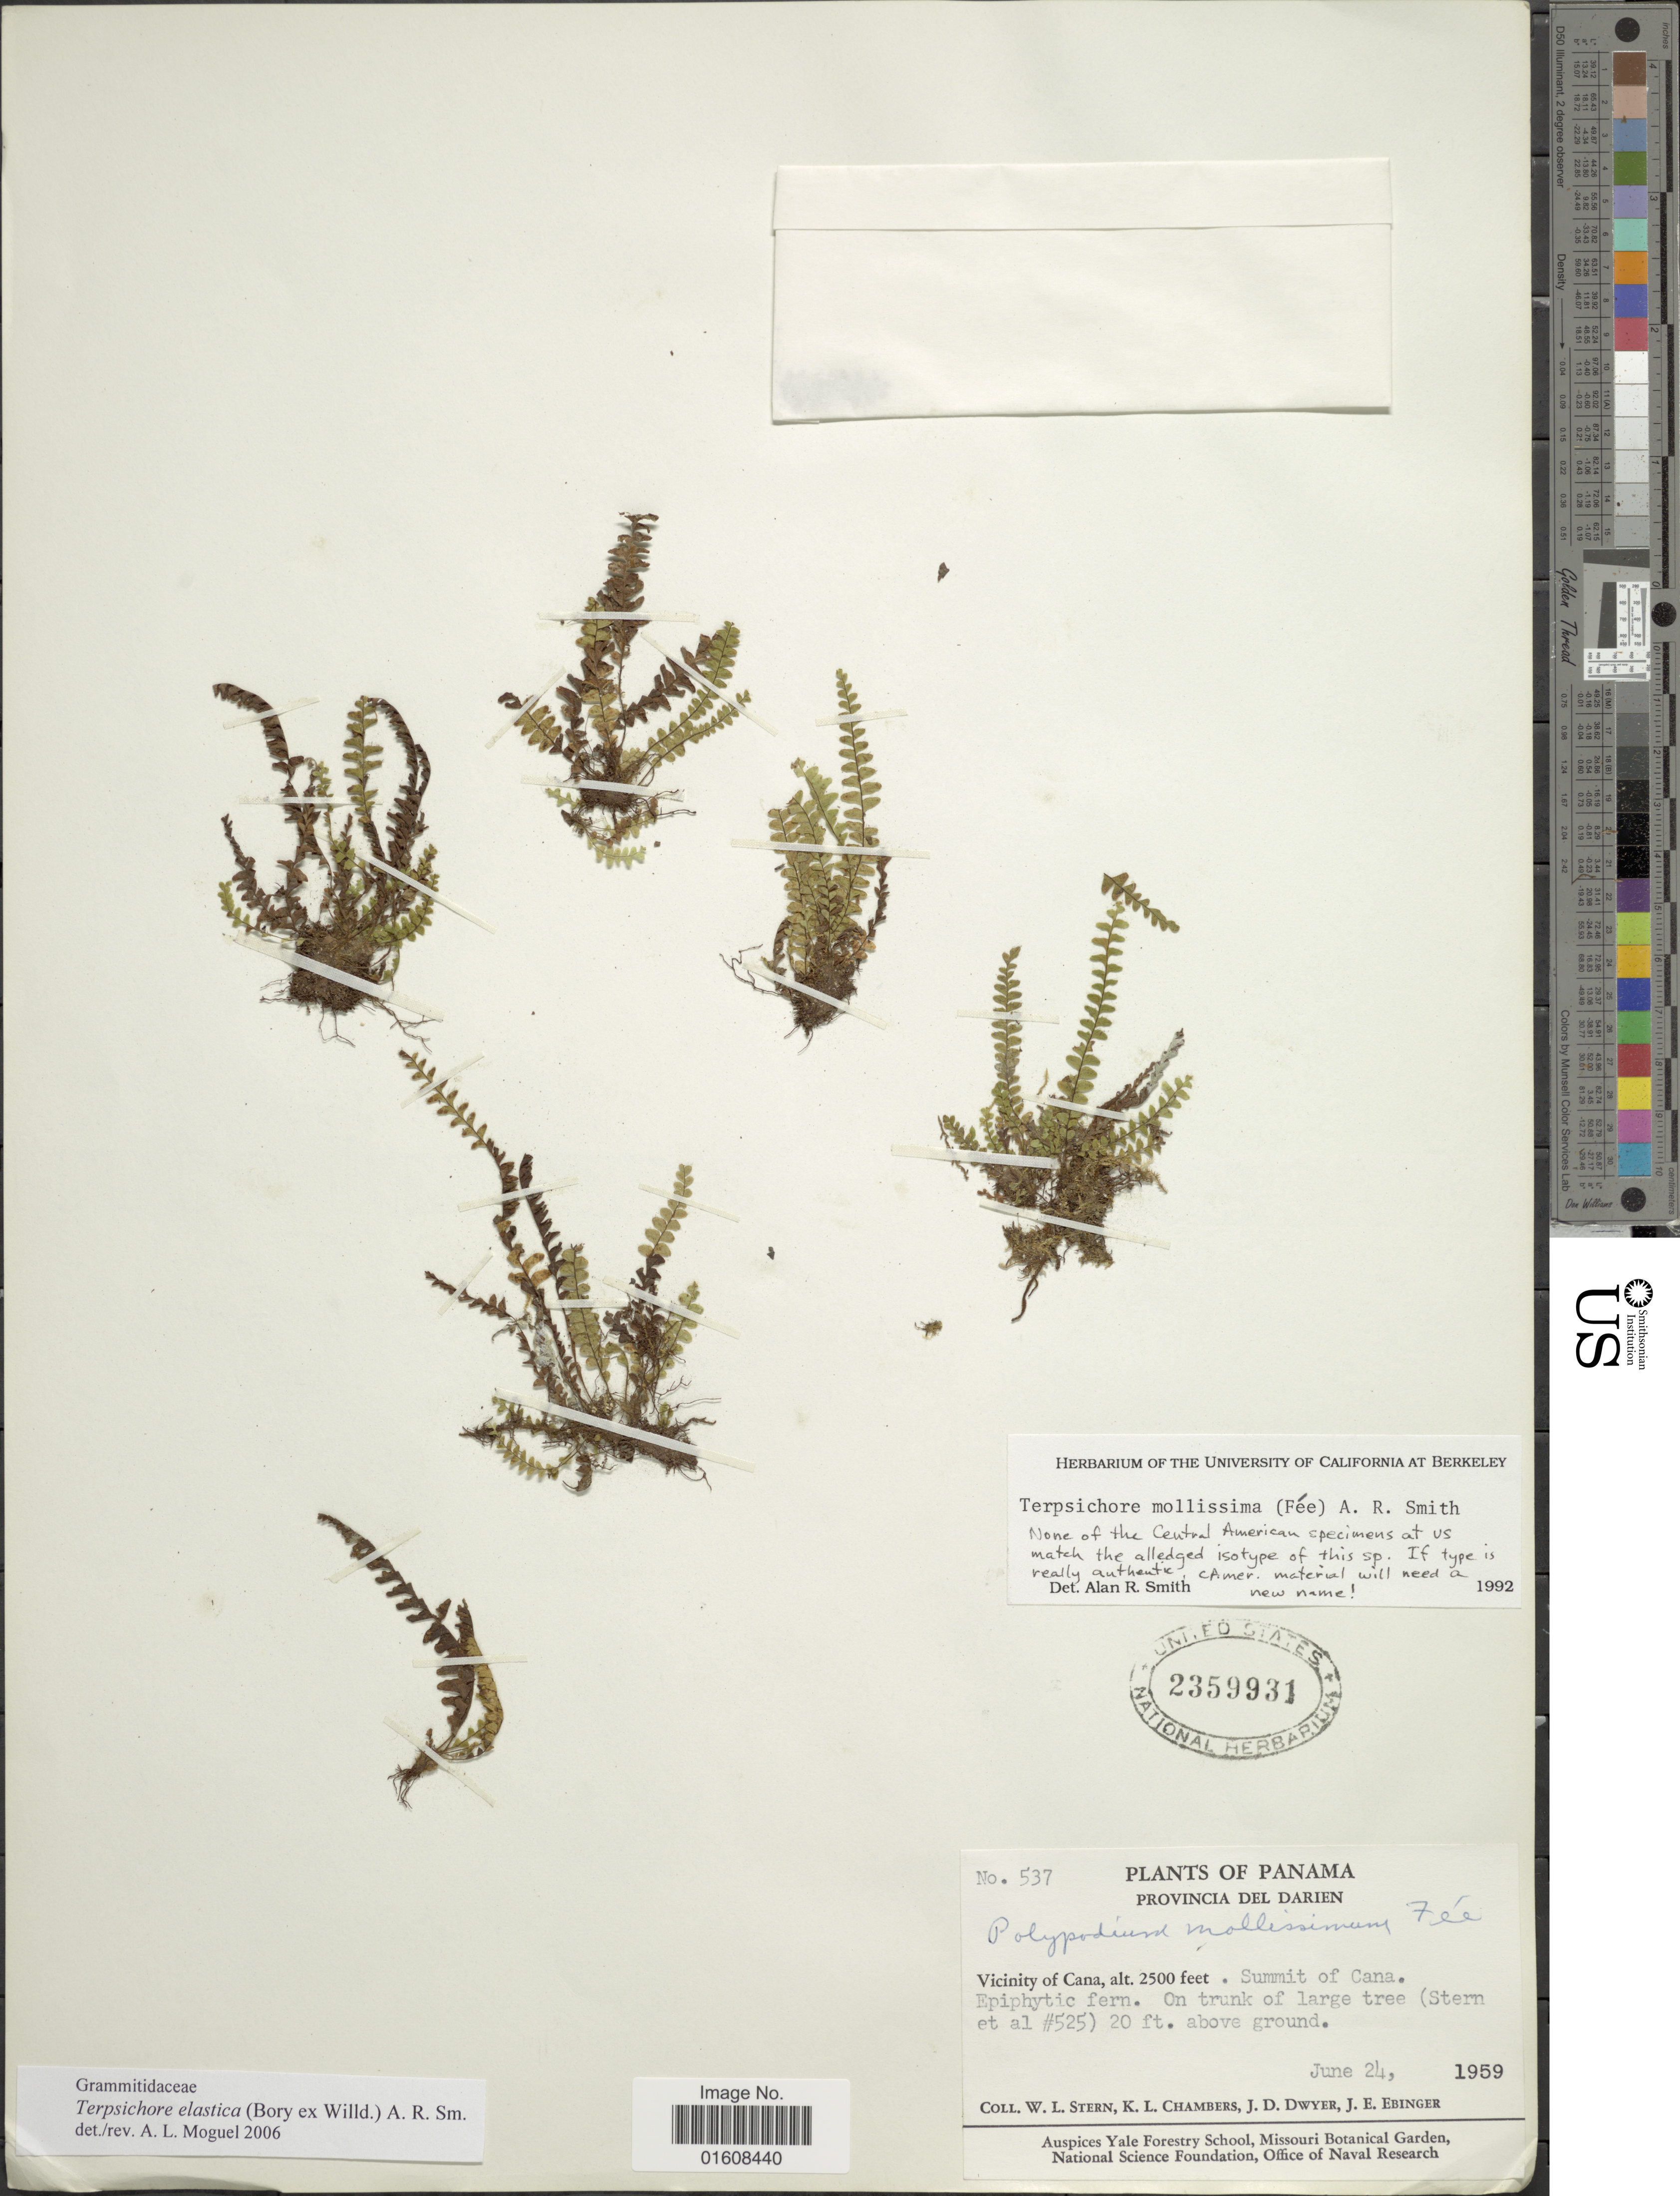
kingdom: Plantae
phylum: Tracheophyta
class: Polypodiopsida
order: Polypodiales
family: Polypodiaceae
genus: Alansmia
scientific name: Alansmia elastica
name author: (Bory ex Willd.) Moguel & M. Kessler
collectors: W. L. Stern, K. Chambers, J. D. Dwyer & J. Ebinger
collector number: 537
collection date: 1959-06-24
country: Panama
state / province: Darién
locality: Vicinity of Cana. Summit of Cana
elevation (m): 762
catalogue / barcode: US 2359931